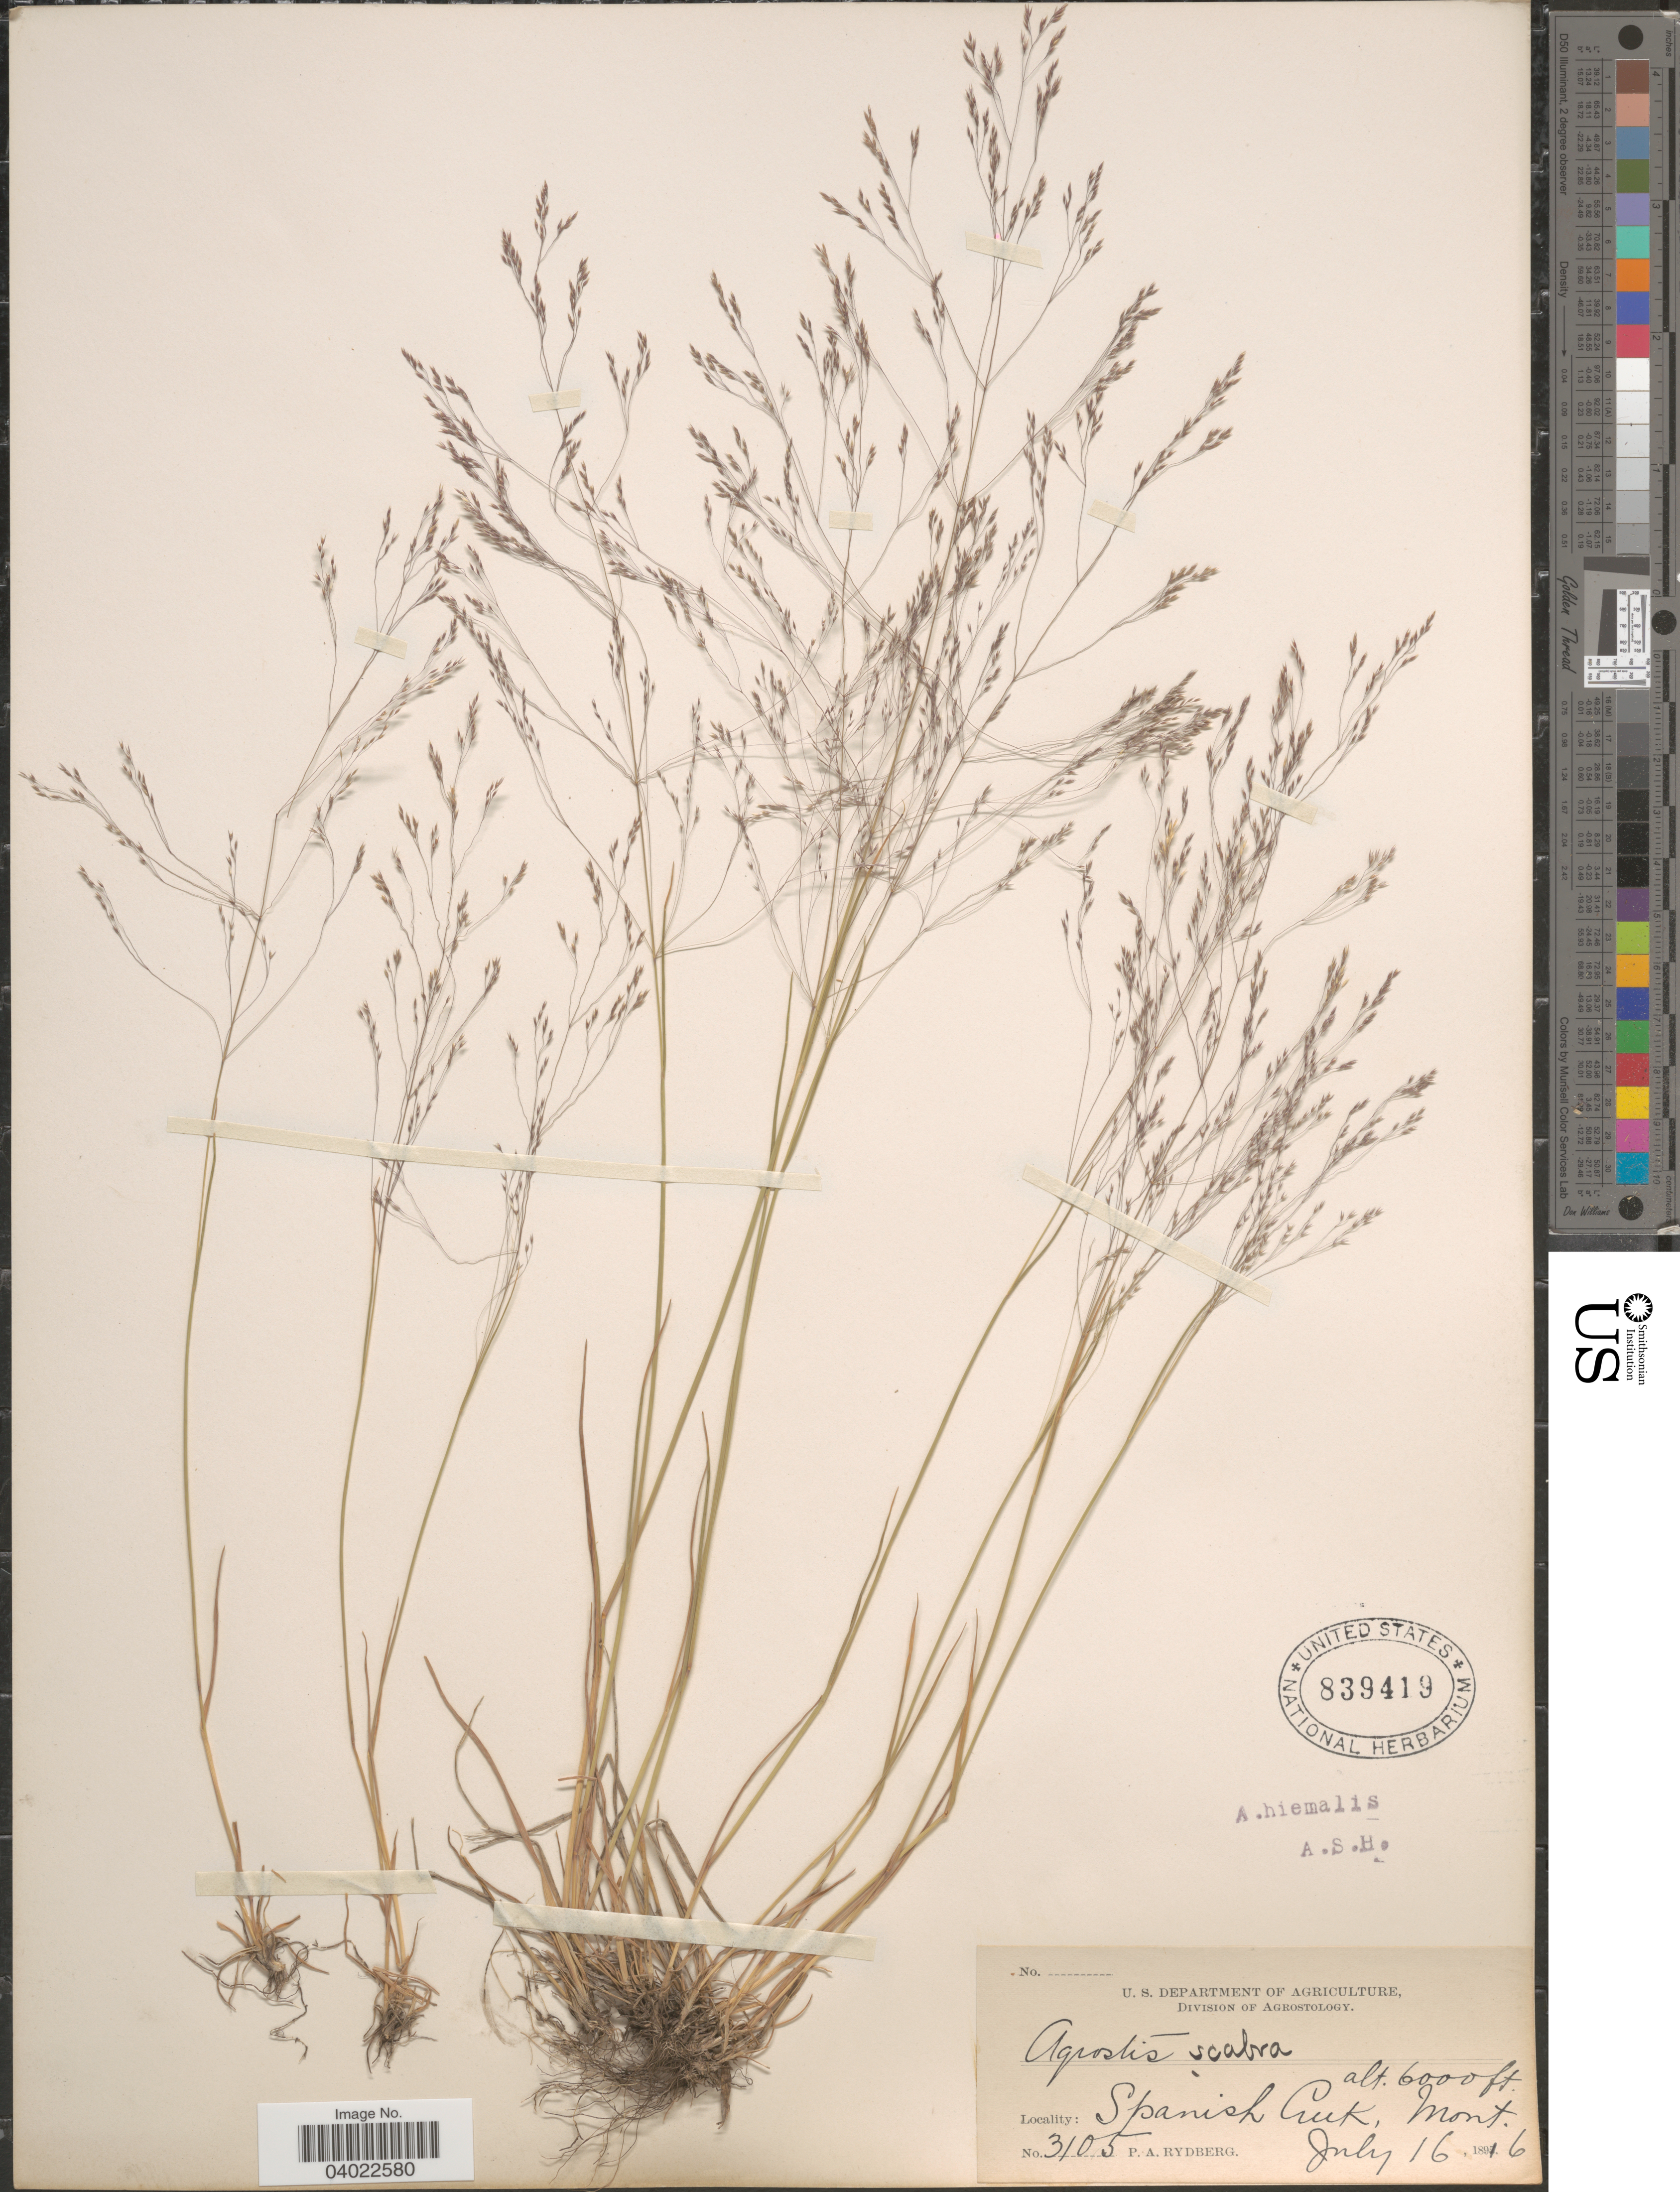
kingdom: Plantae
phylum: Tracheophyta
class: Liliopsida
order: Poales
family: Poaceae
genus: Agrostis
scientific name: Agrostis scabra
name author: Willd.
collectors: P. A. Rydberg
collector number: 3105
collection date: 1896-07-16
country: United States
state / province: Montana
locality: Spanish Creek.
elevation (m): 1829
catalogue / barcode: US 839419